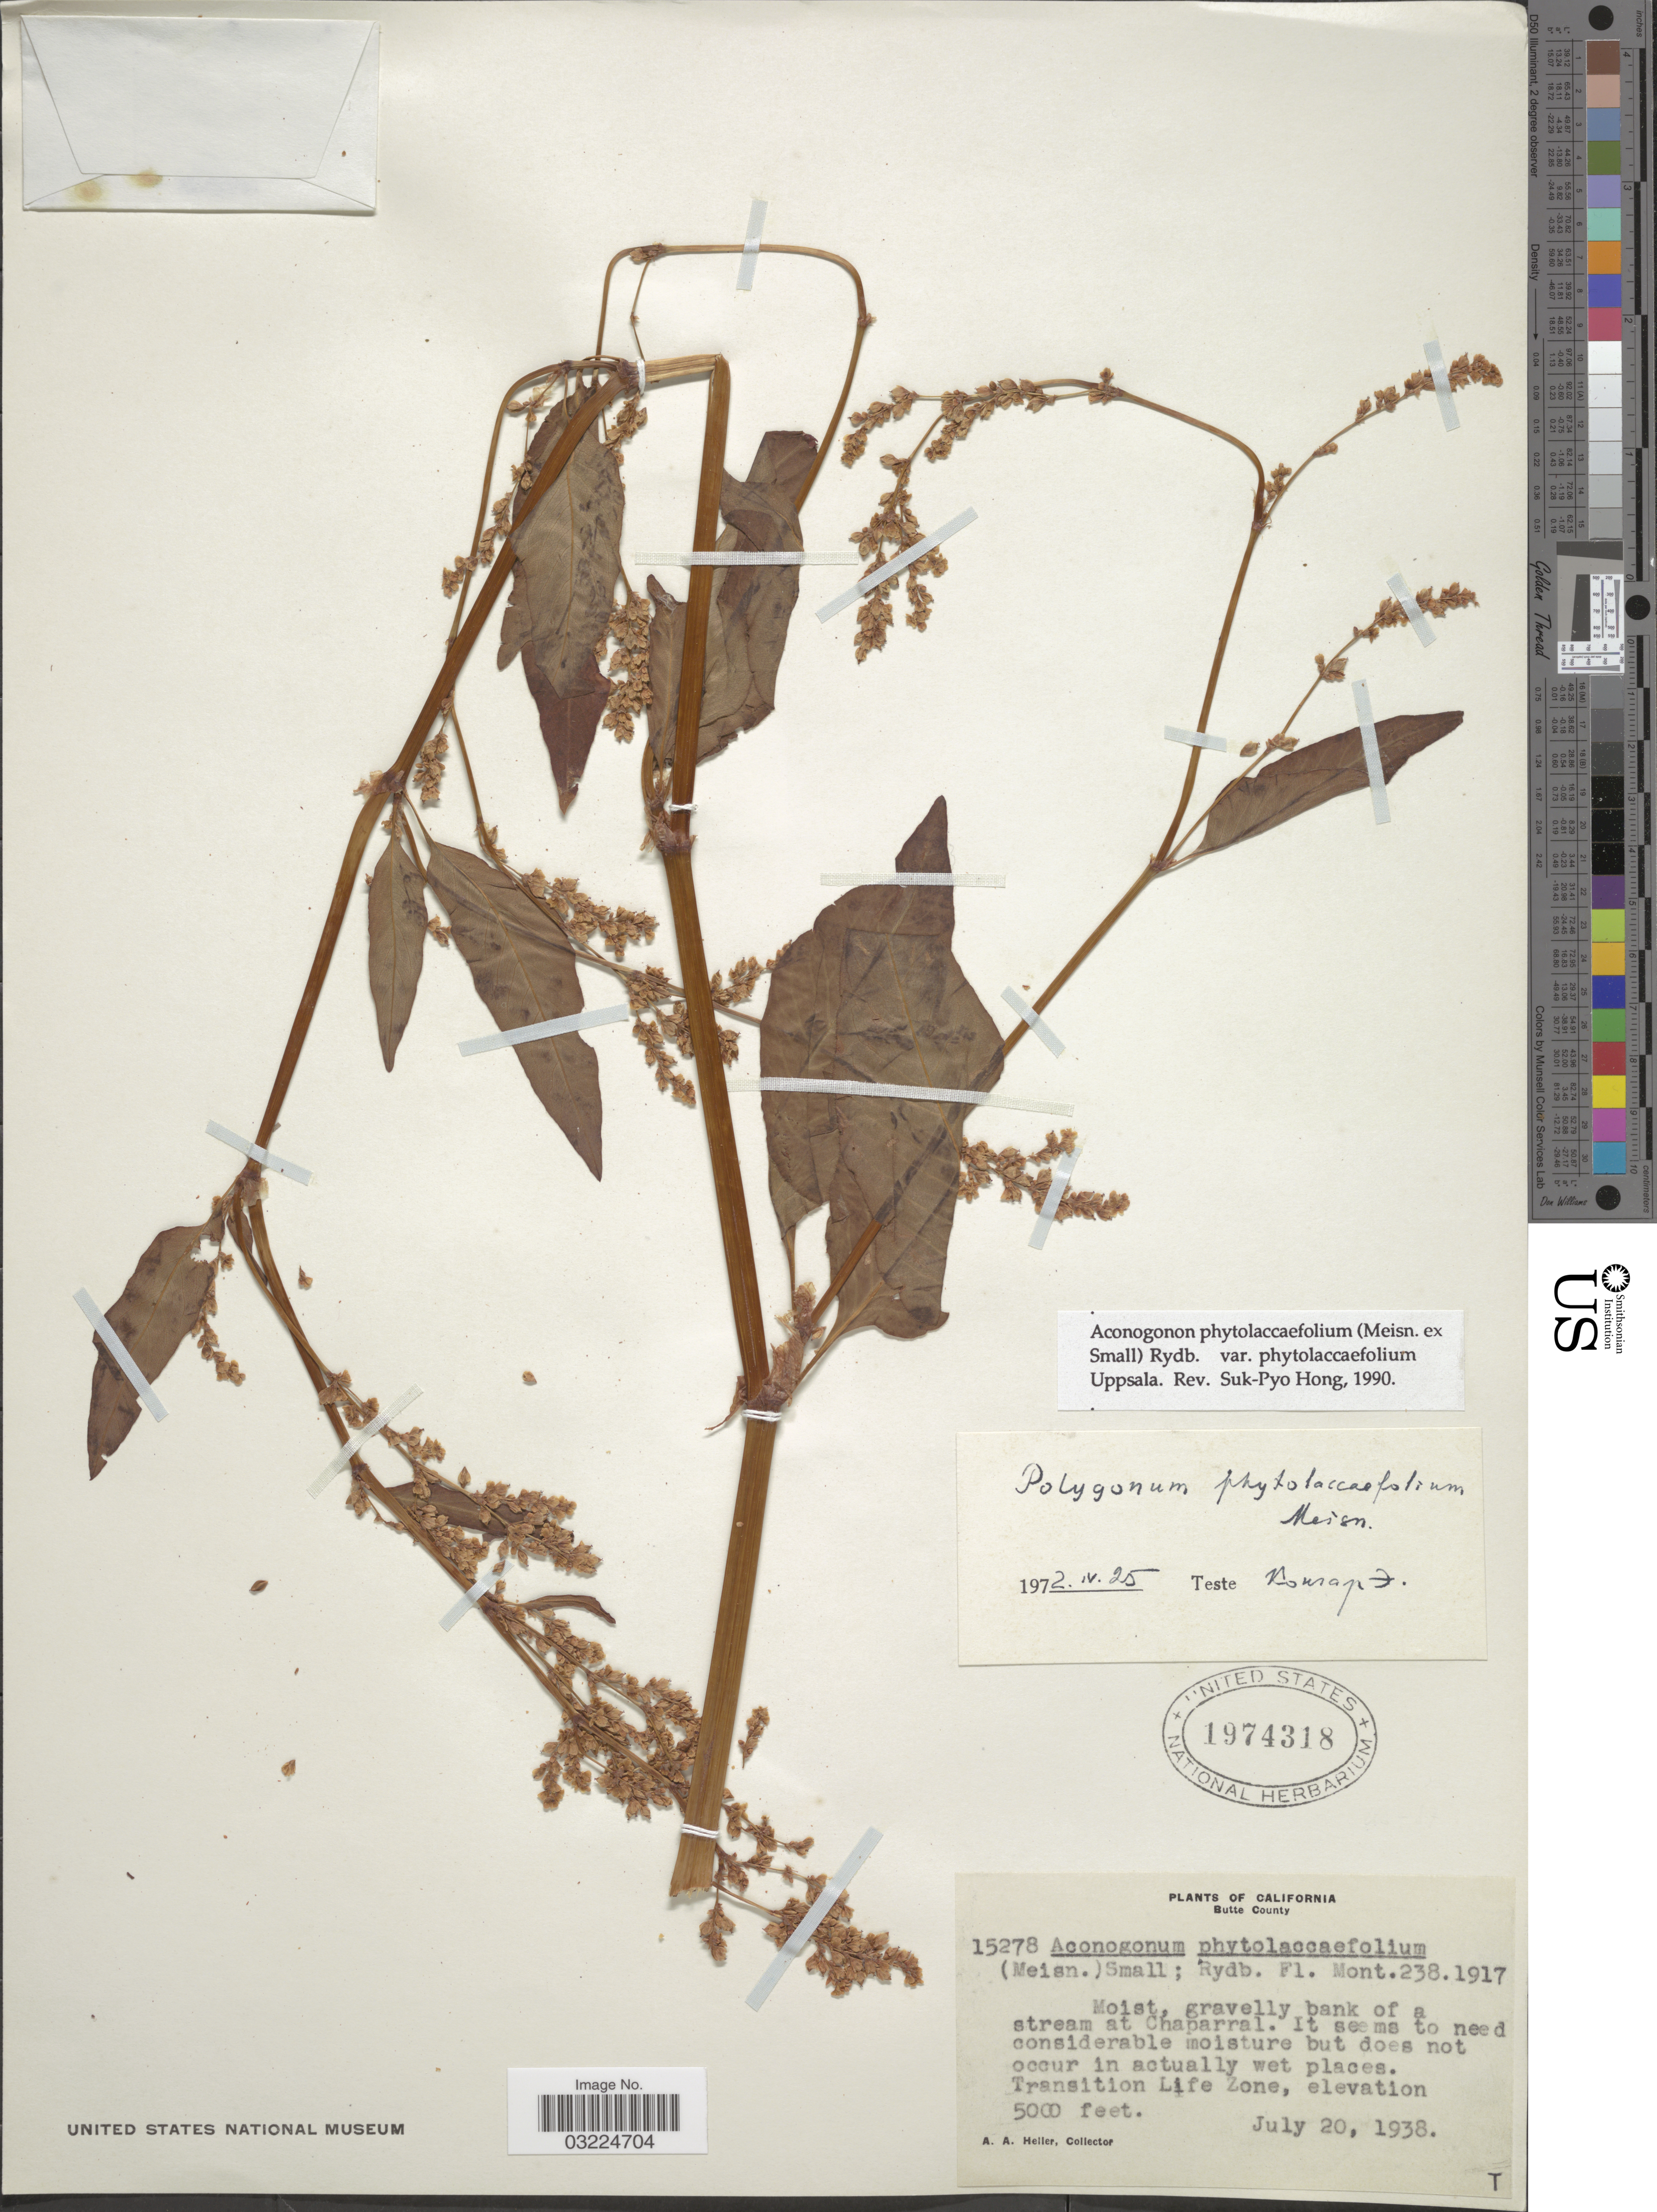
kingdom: Plantae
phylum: Tracheophyta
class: Magnoliopsida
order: Caryophyllales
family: Polygonaceae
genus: Koenigia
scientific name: Koenigia phytolaccifolia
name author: (Meisn. ex Small) T.M. Schust. & Reveal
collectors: A. A. Heller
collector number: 15278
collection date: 1938-07-20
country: United States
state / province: California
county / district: Butte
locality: Butte County. Moist, gravelly bank of a stream at Chaparral. Transition Life Zone.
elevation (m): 1524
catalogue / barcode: US 1974318